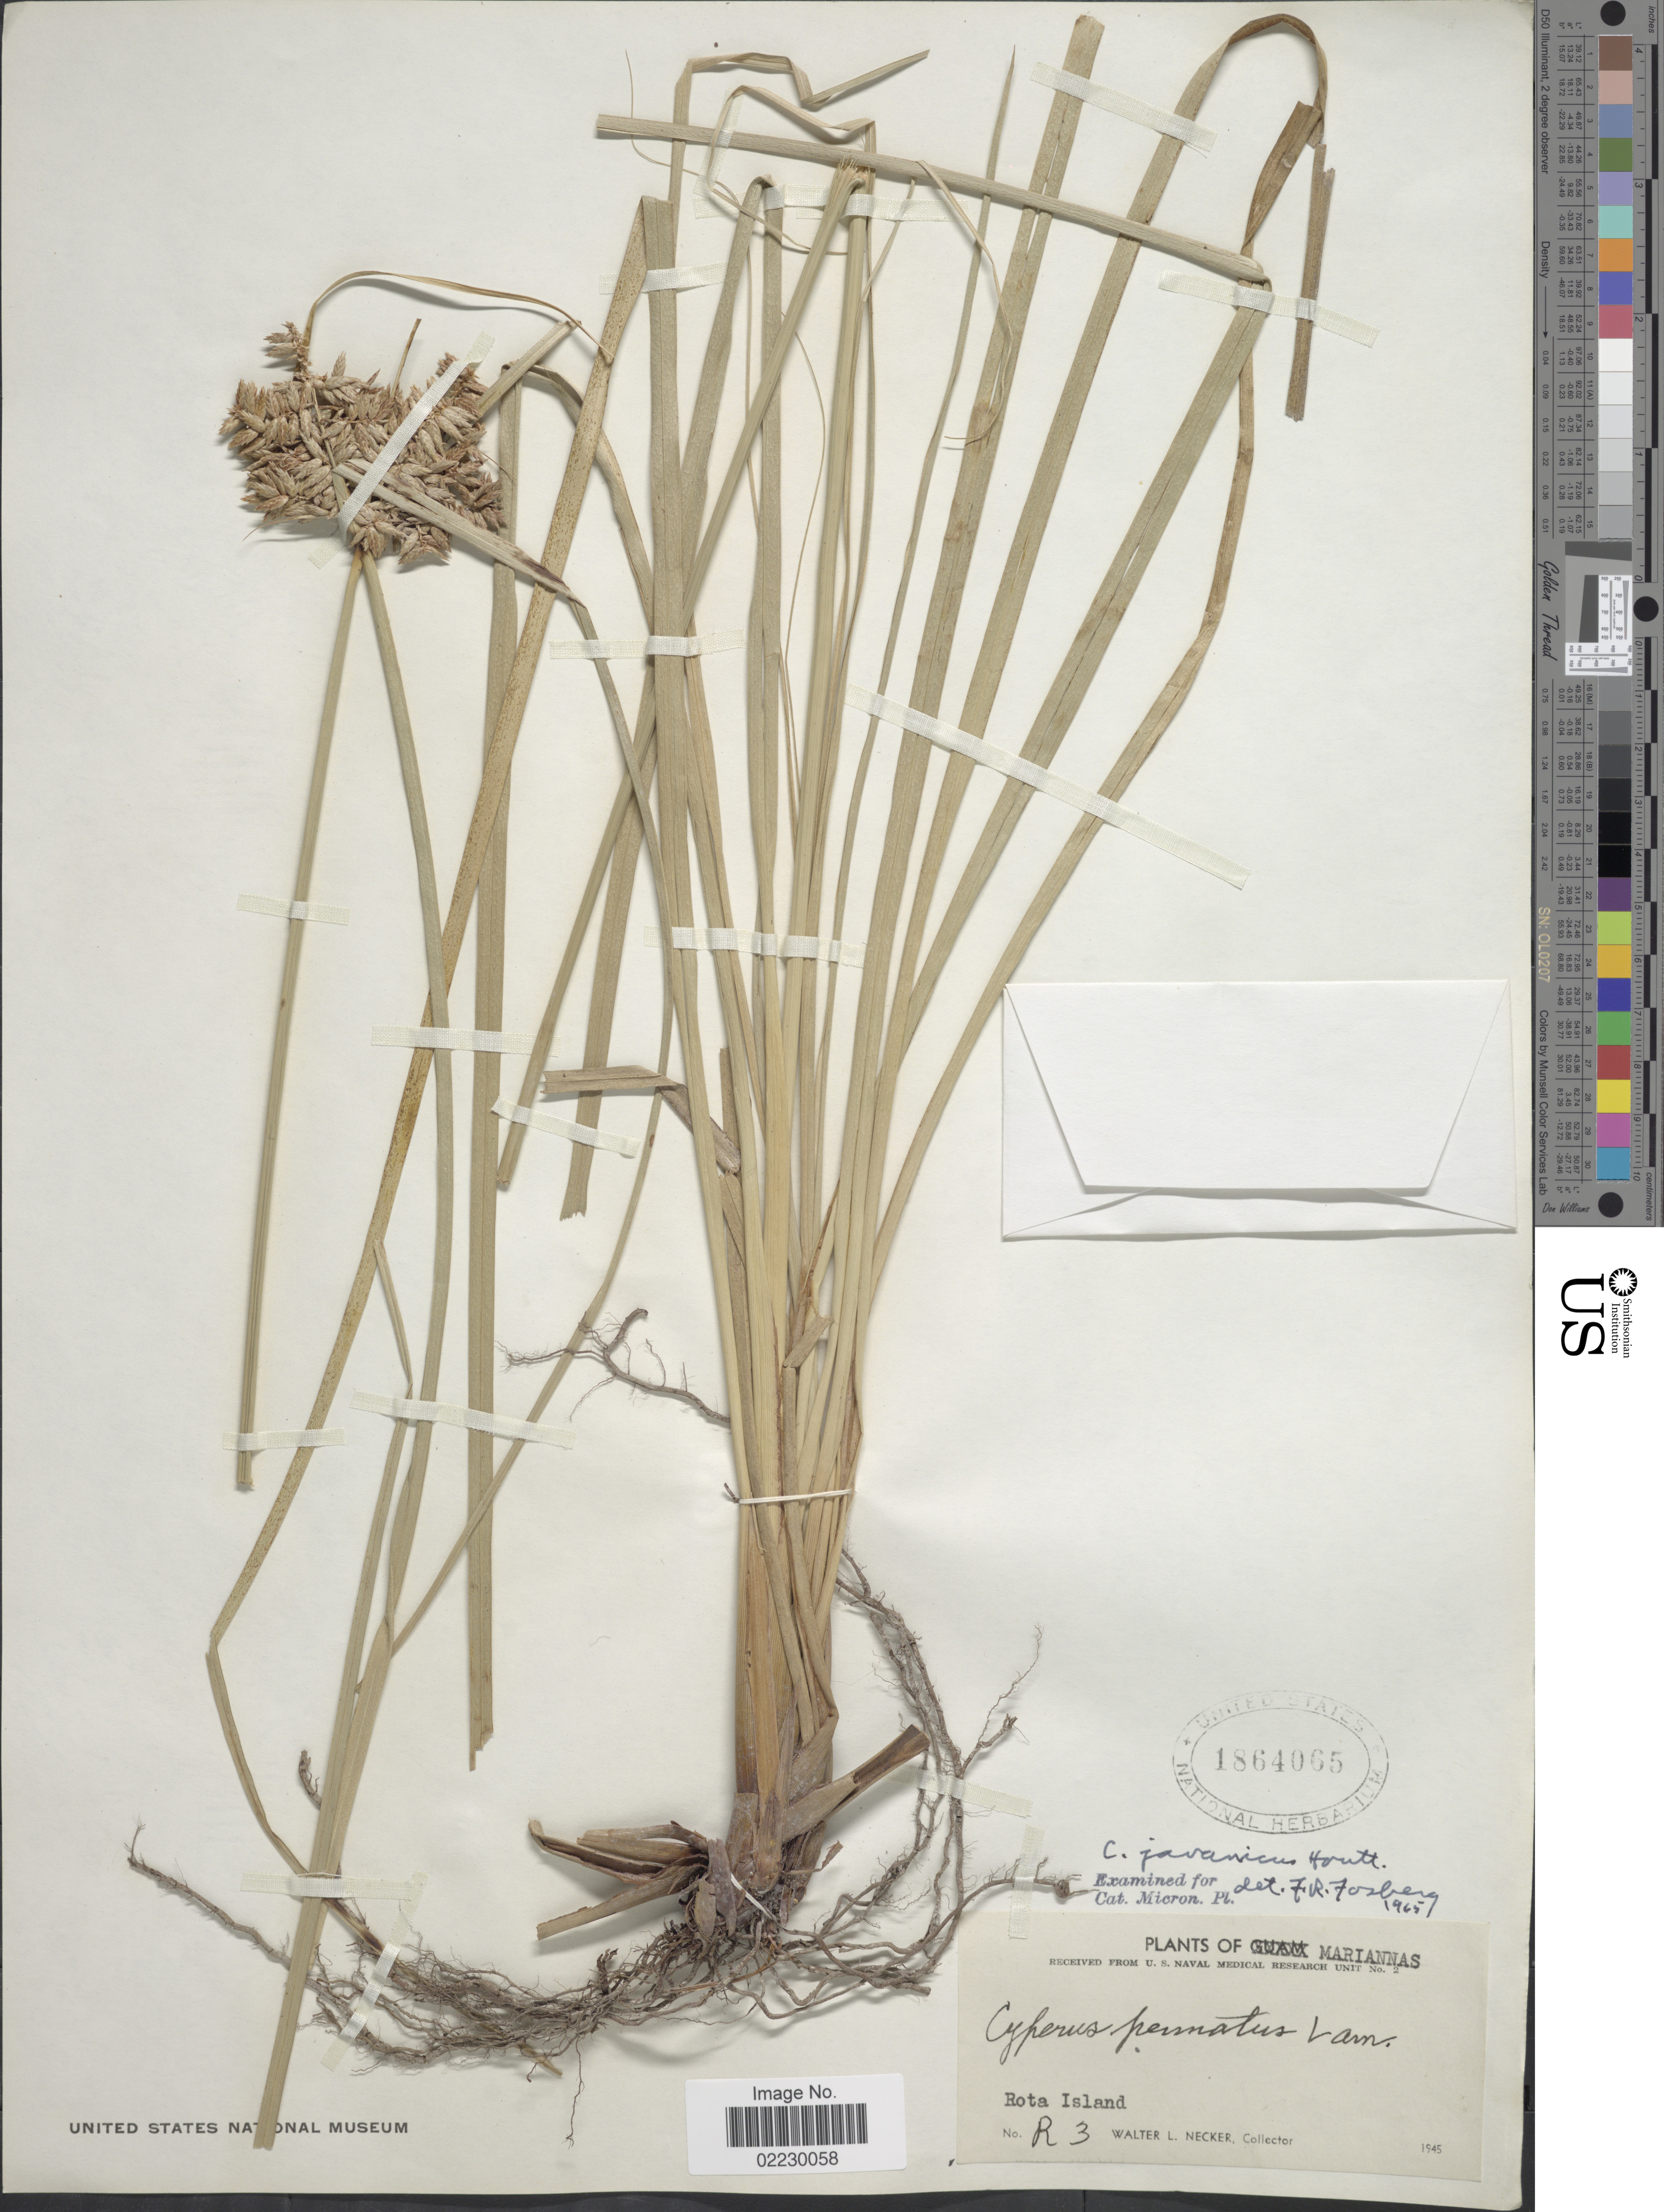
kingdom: Plantae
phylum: Tracheophyta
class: Liliopsida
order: Poales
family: Cyperaceae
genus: Cyperus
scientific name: Cyperus javanicus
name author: Houtt.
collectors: W. L. Necker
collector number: R3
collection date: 1945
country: Northern Mariana Islands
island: Rota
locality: Rota Island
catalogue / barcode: US 1864065